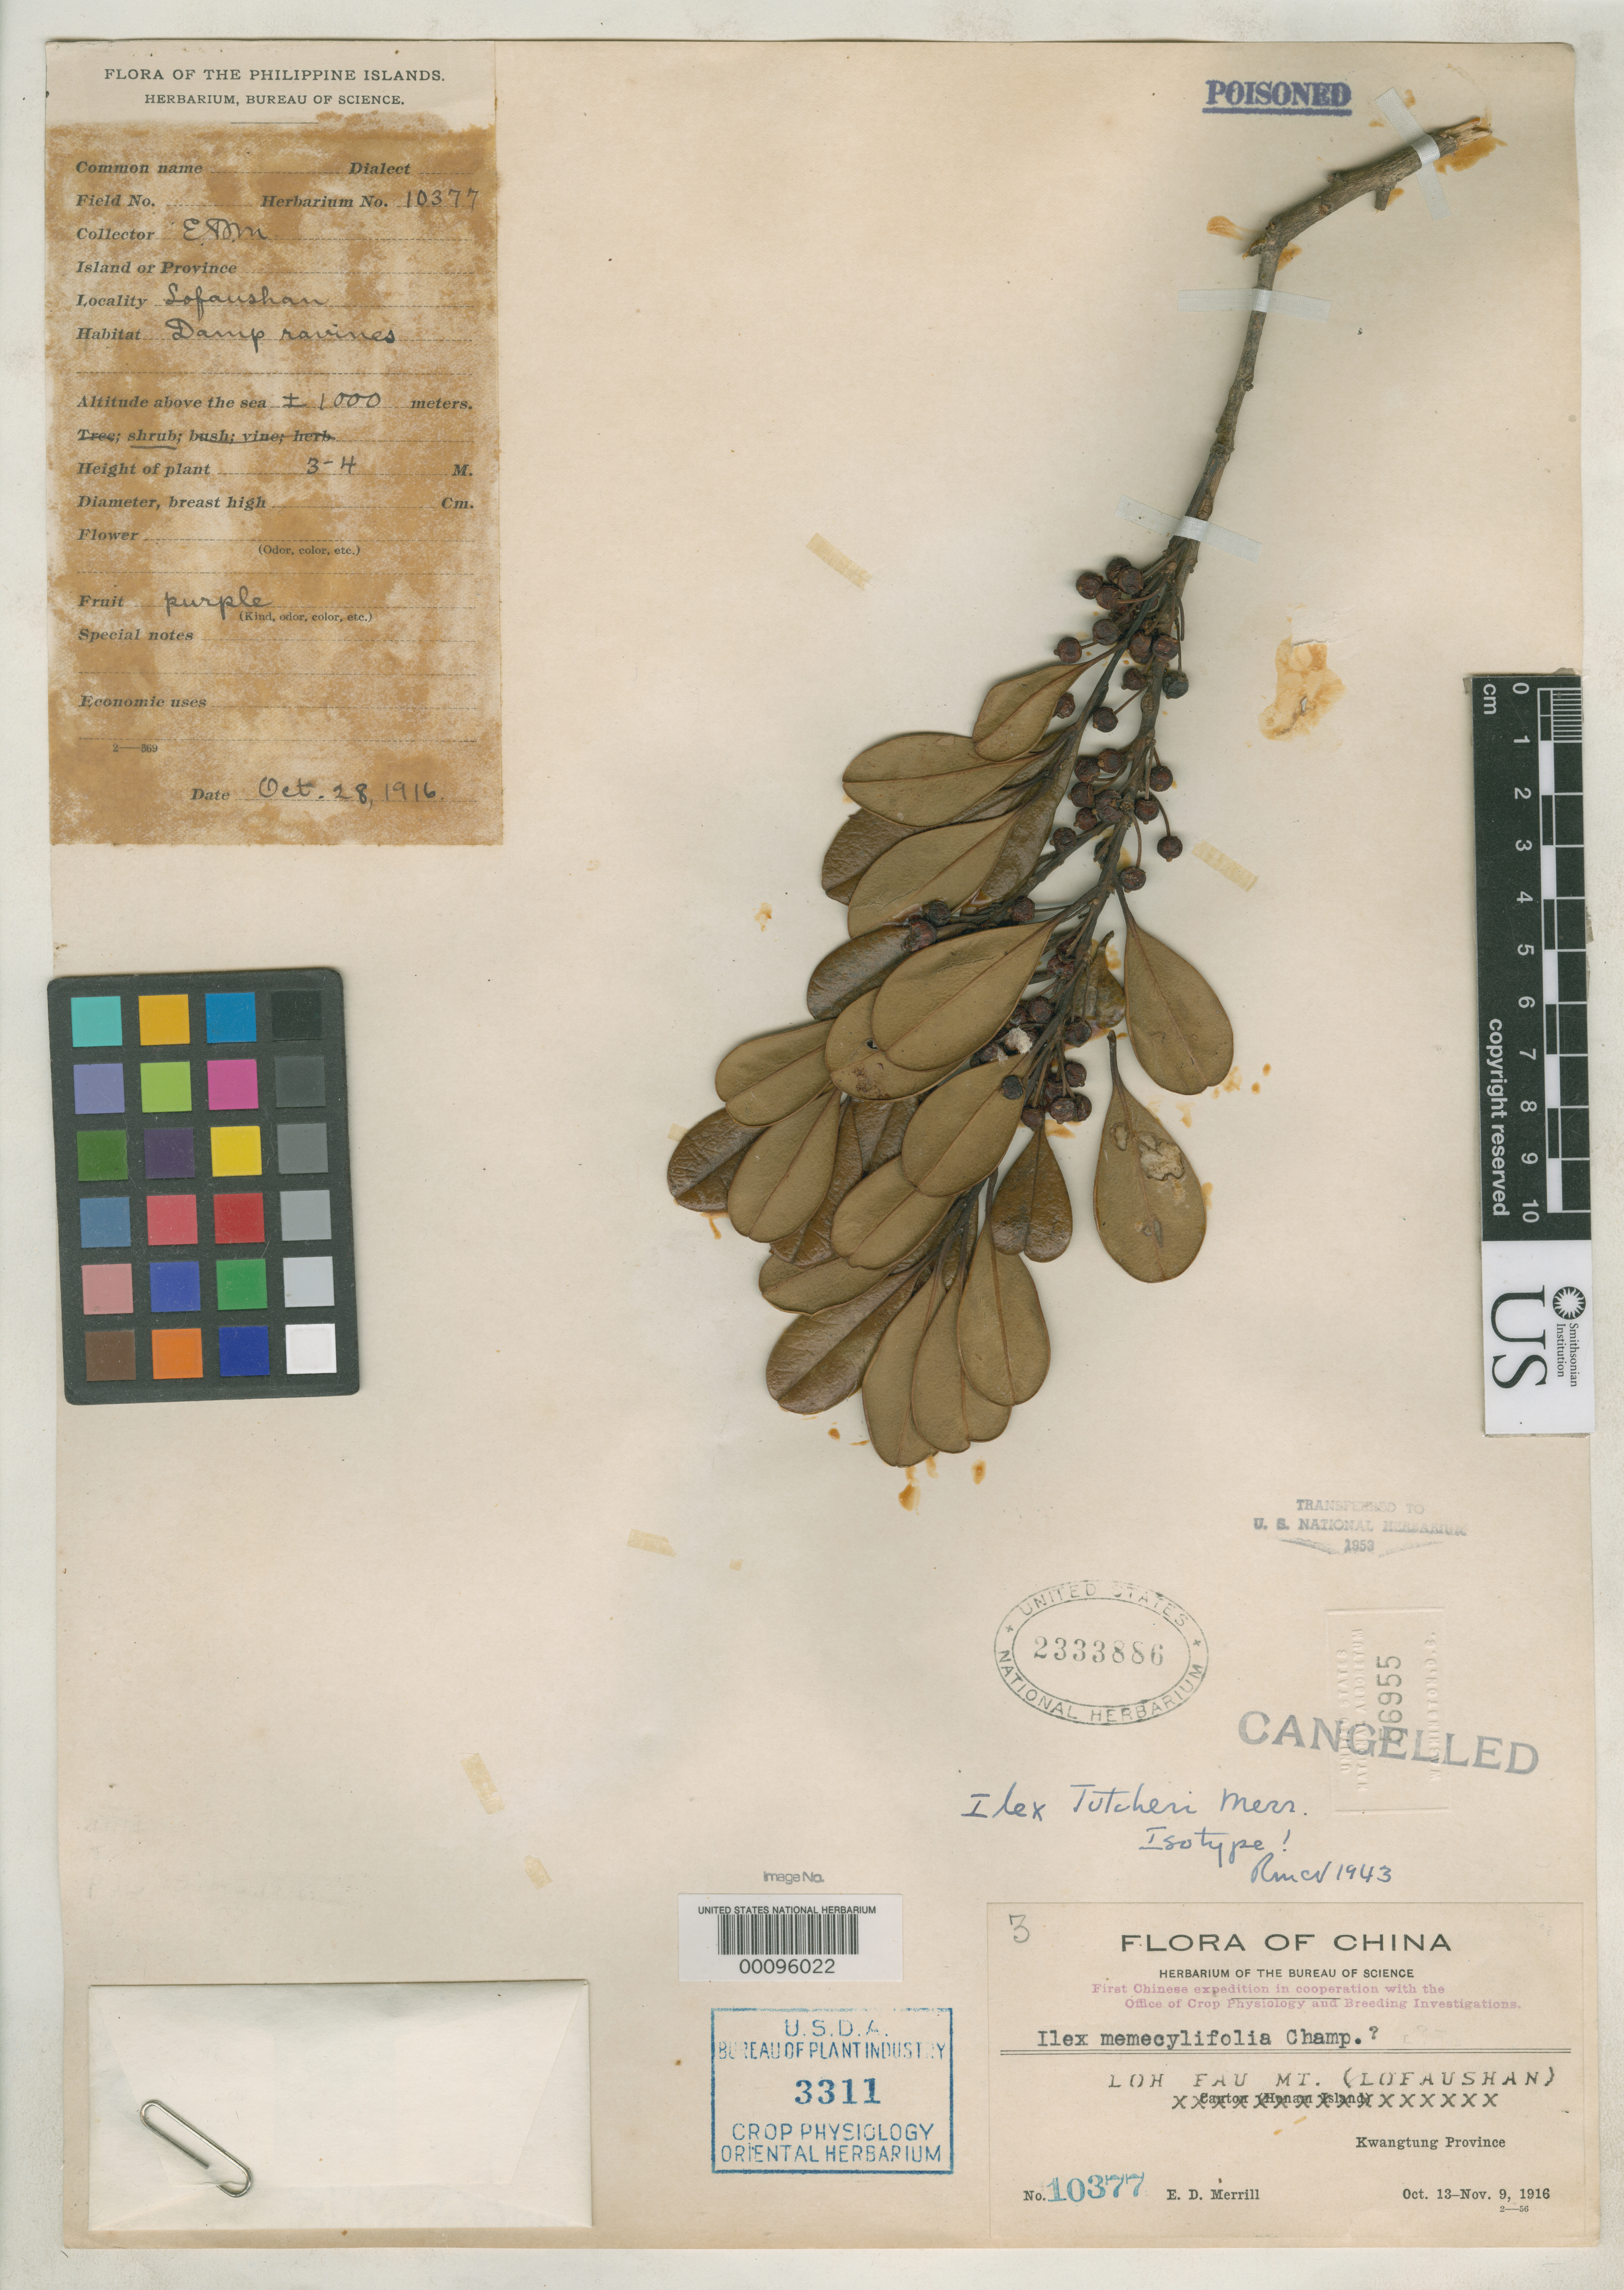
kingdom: Plantae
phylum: Tracheophyta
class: Magnoliopsida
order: Aquifoliales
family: Aquifoliaceae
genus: Ilex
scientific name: Ilex tutcheri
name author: Merr.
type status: Isotype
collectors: E. D. Merrill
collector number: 10377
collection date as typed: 28 Oct 1916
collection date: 1916-10-28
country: China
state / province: Guangdong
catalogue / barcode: US 2333886